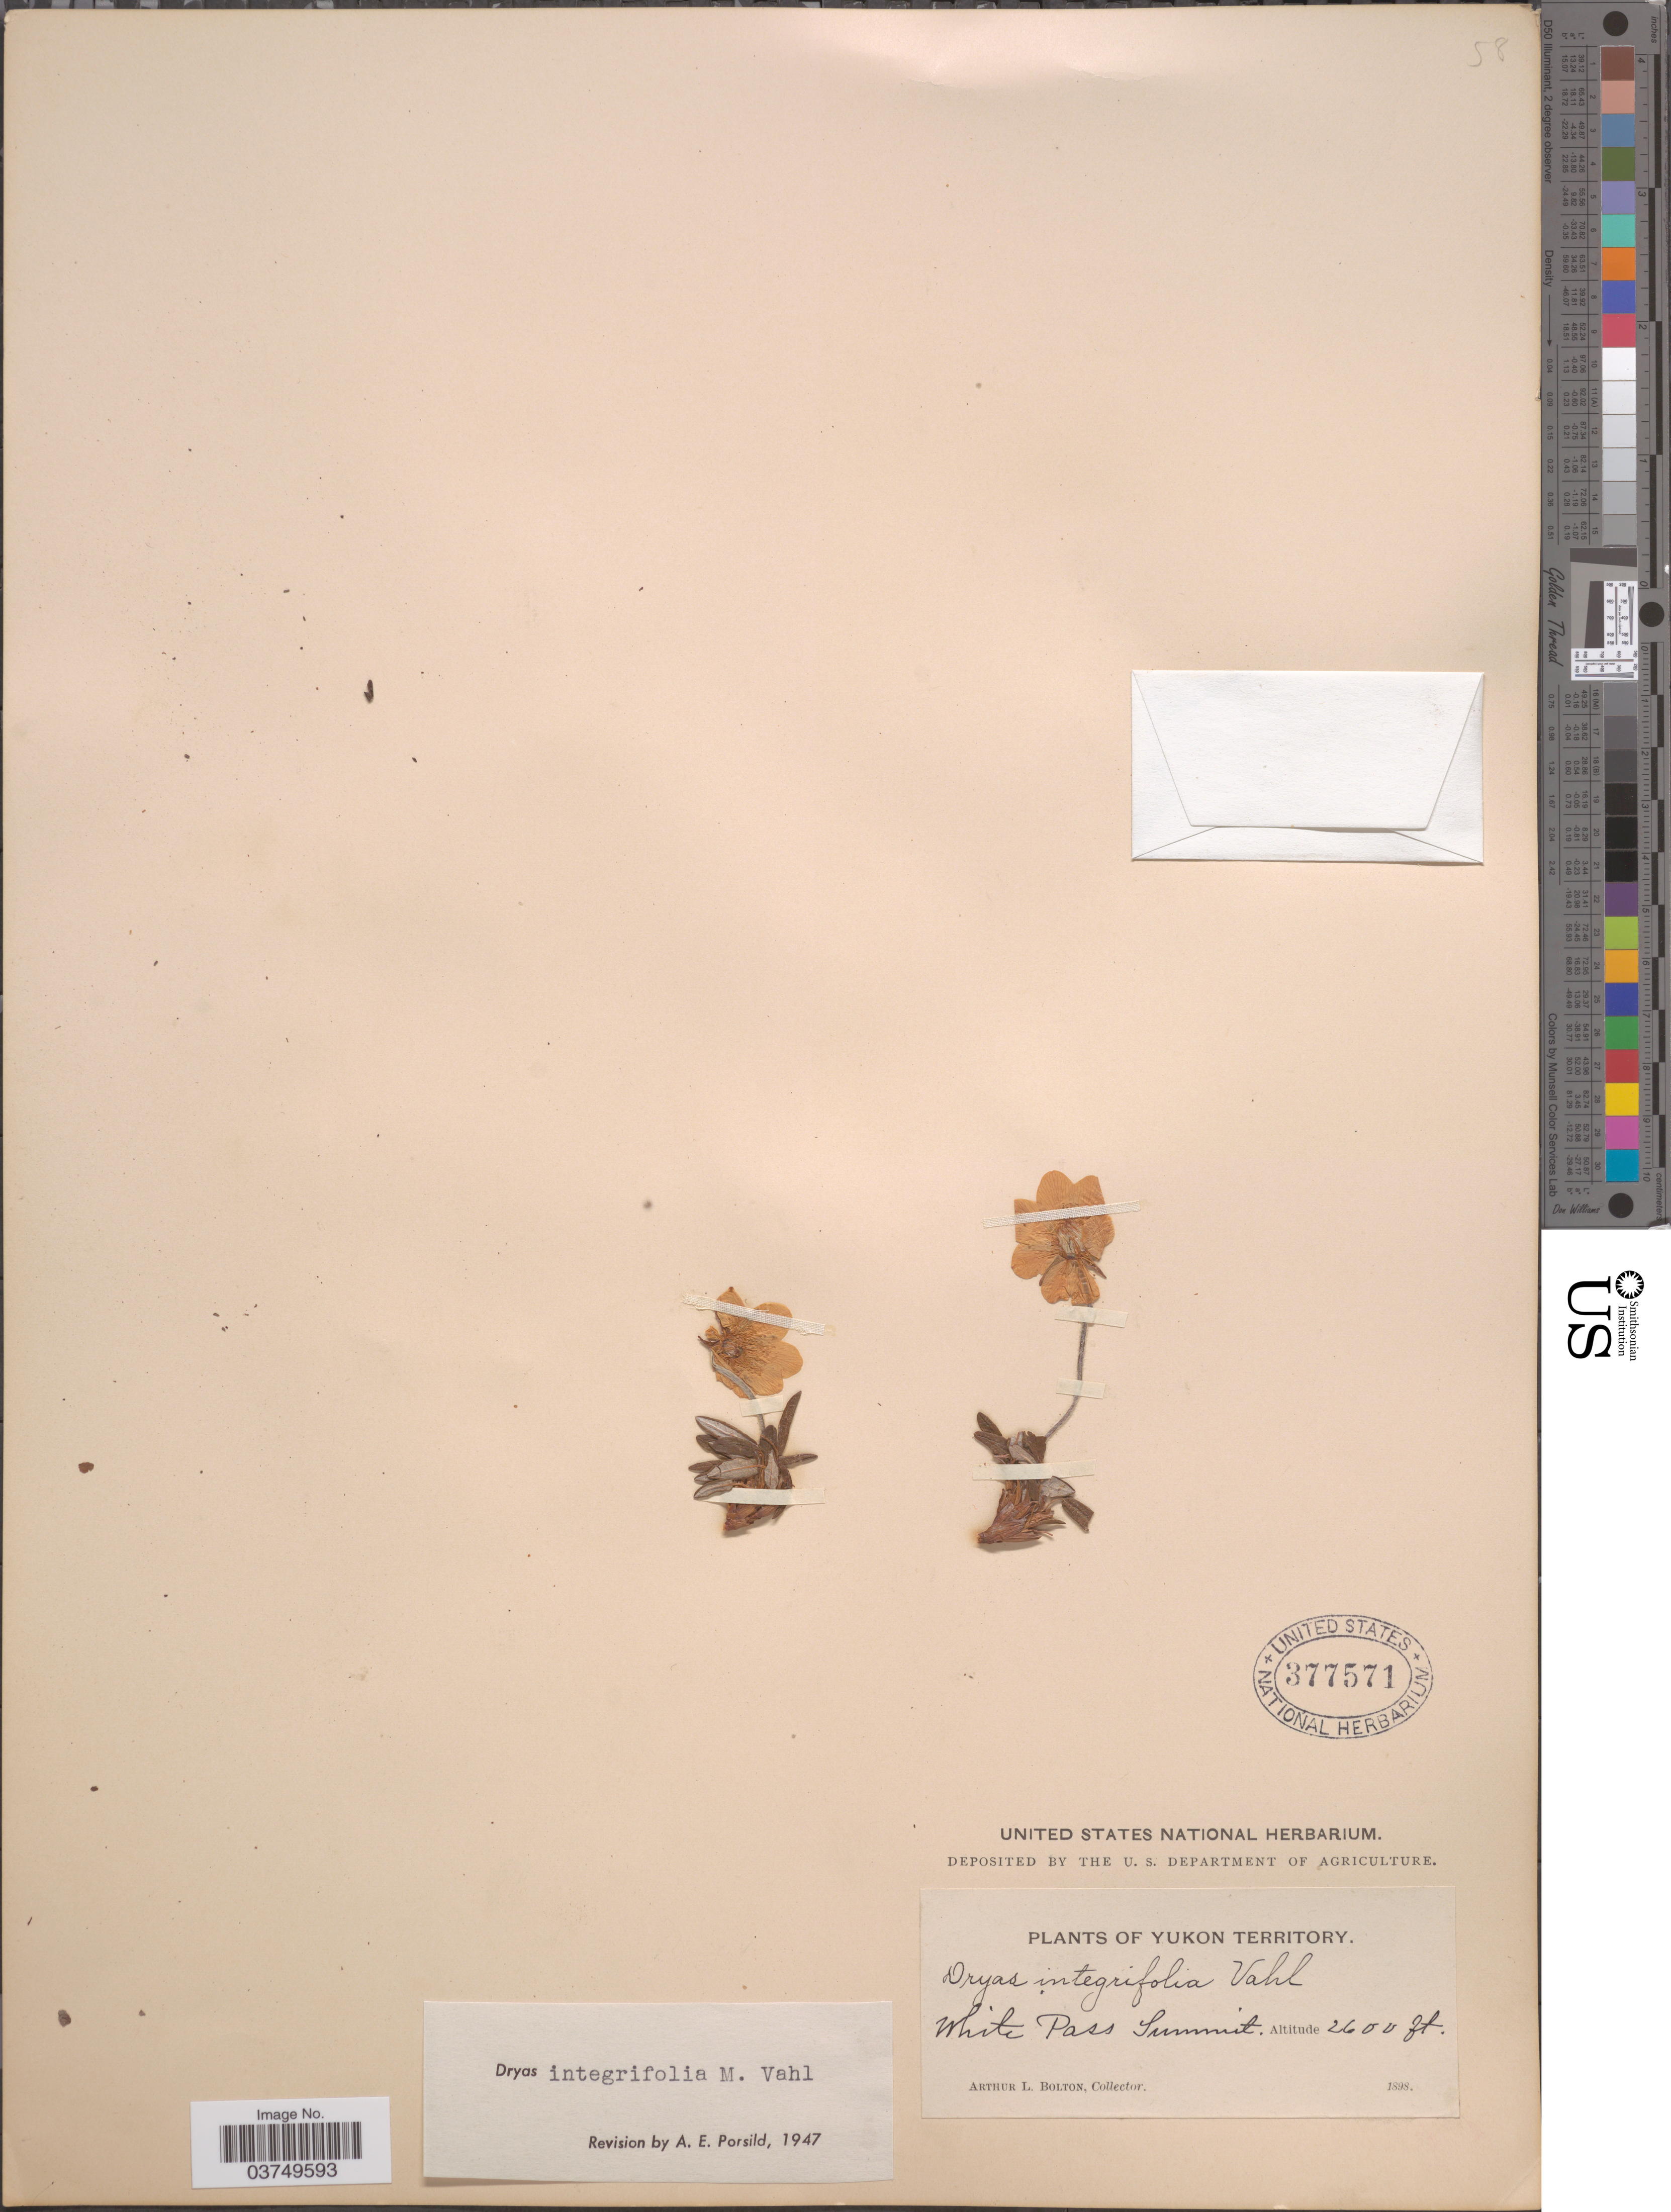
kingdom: Plantae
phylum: Tracheophyta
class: Magnoliopsida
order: Rosales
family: Rosaceae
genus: Dryas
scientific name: Dryas integrifolia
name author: Vahl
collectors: A. Bolton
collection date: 1898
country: Canada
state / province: Yukon Territory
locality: White Pass Summit.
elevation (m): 792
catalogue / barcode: US 377571